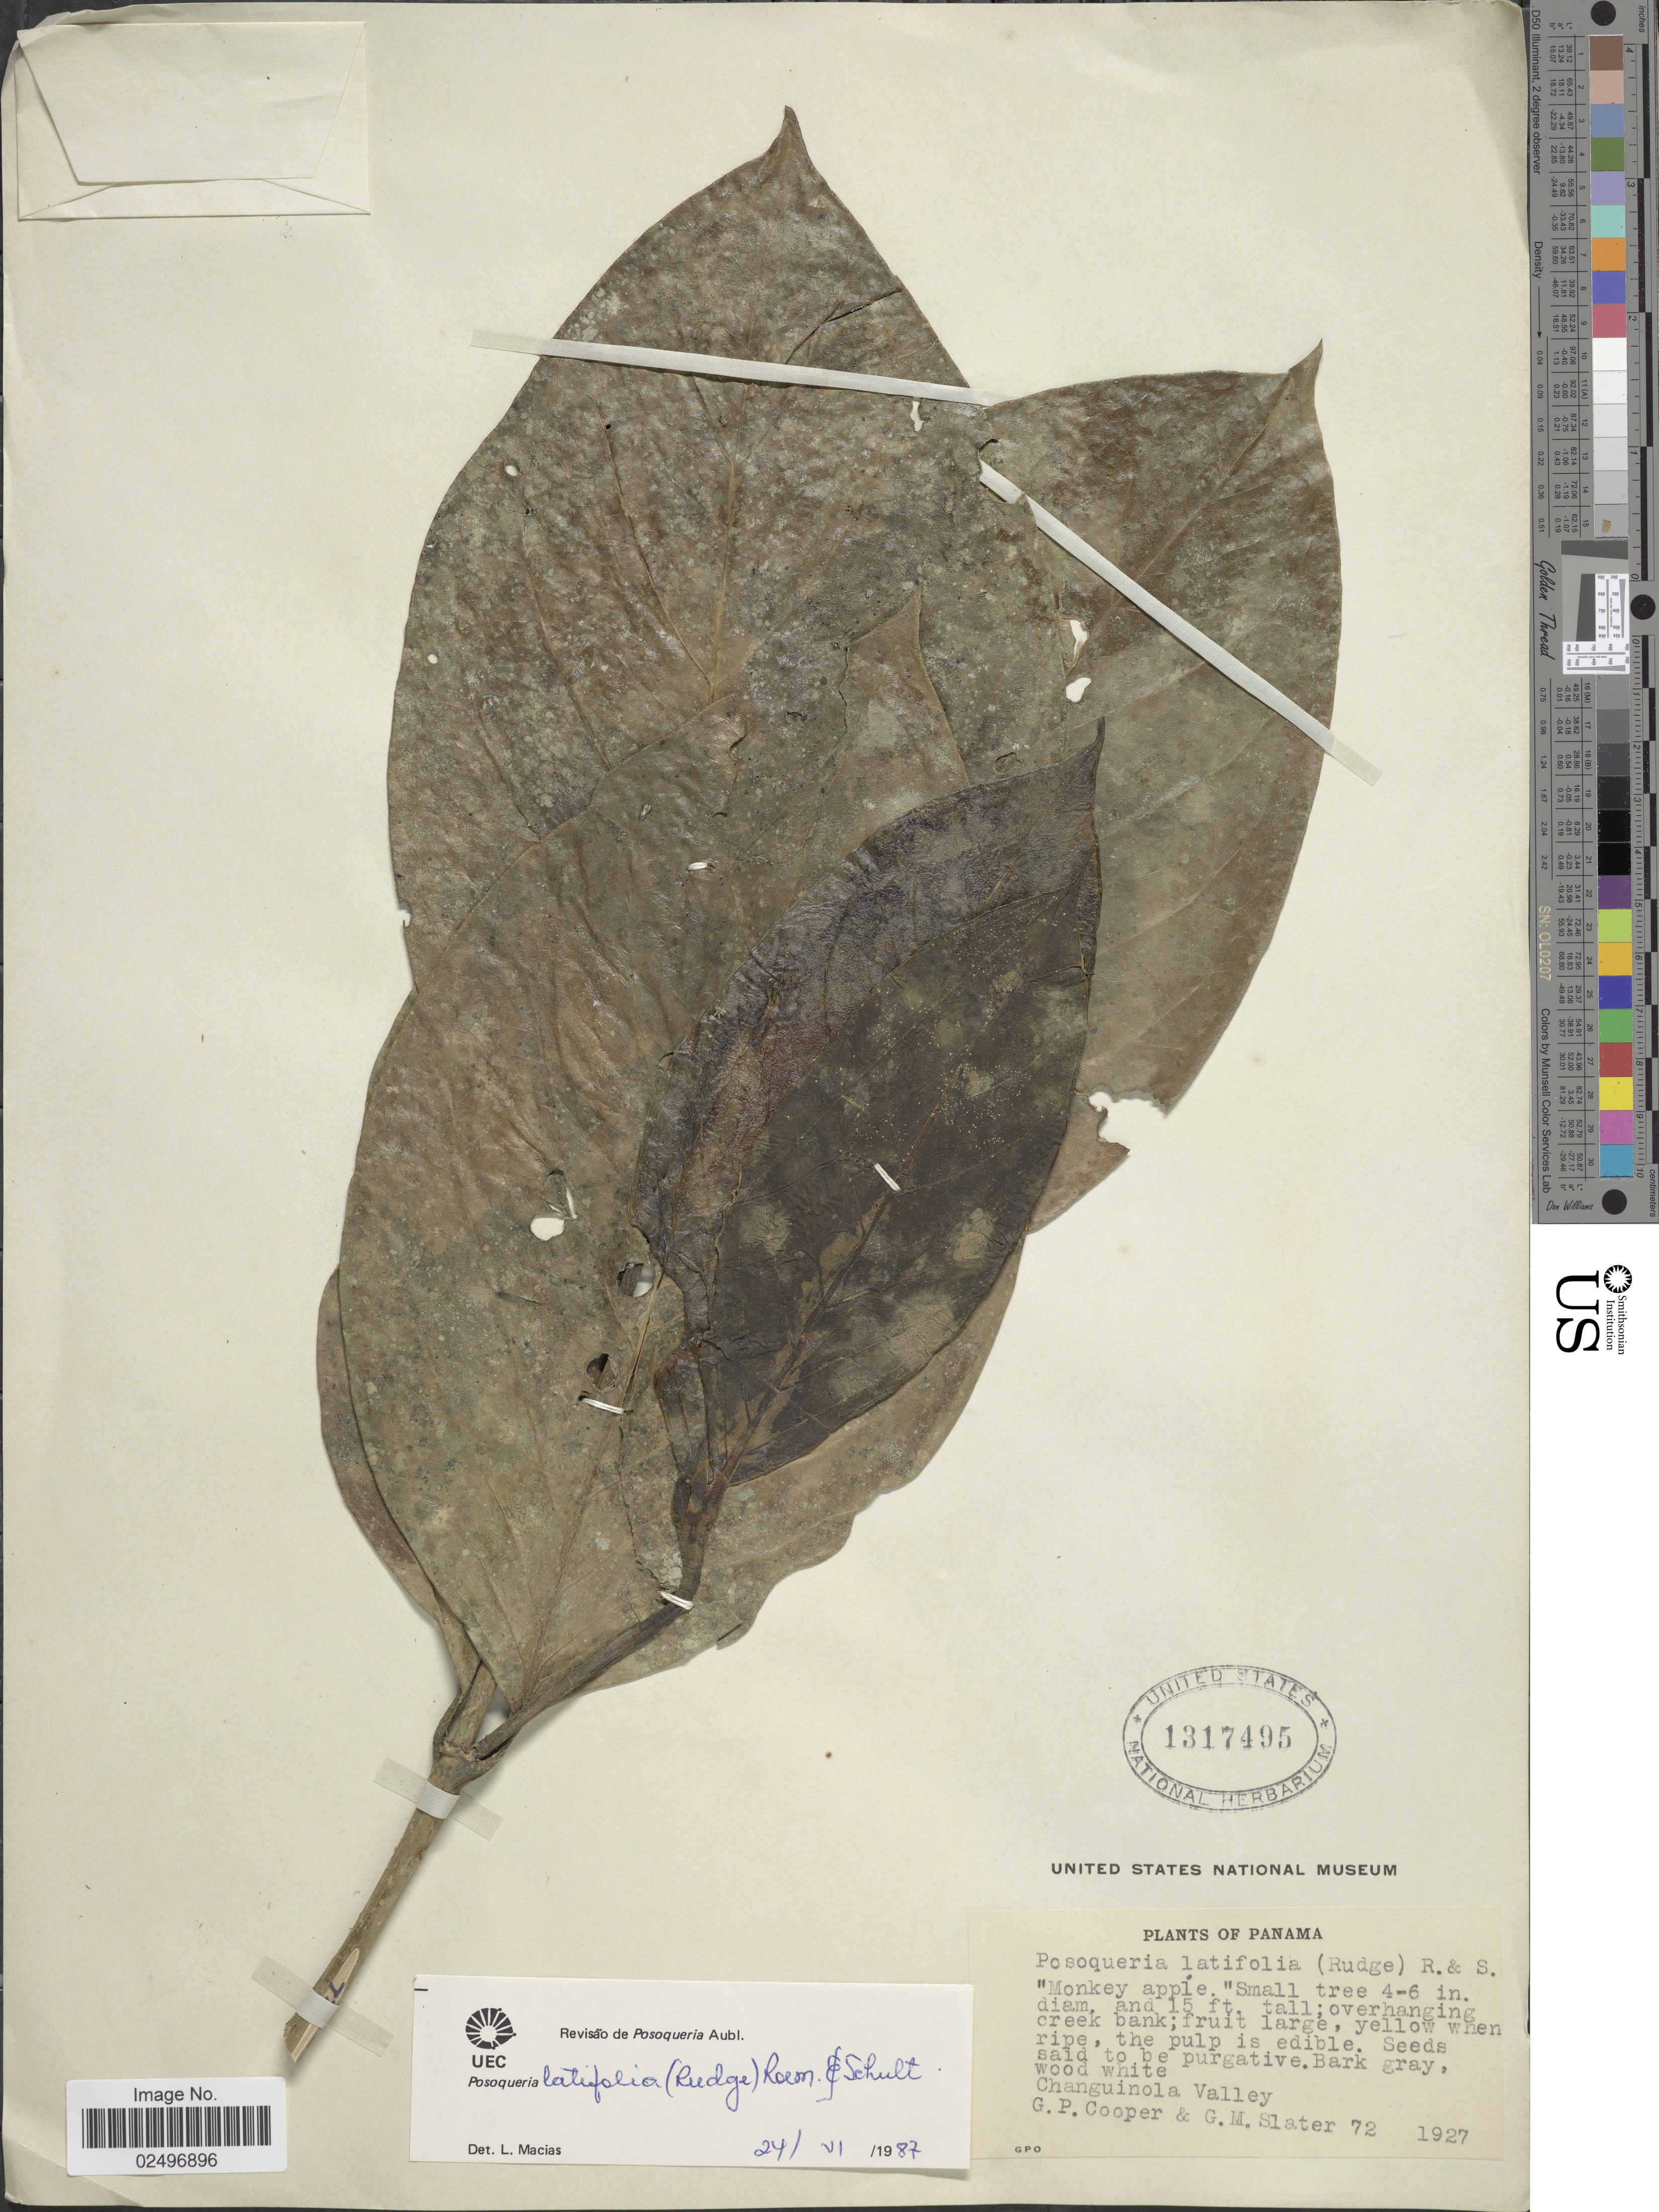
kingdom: Plantae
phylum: Tracheophyta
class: Magnoliopsida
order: Gentianales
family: Rubiaceae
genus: Posoqueria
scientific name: Posoqueria latifolia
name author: (Rudge) Roem. & Schult.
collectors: G. Cooper & G. Slater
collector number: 72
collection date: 1927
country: Panama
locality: Changuinola Valley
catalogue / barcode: US 1317495